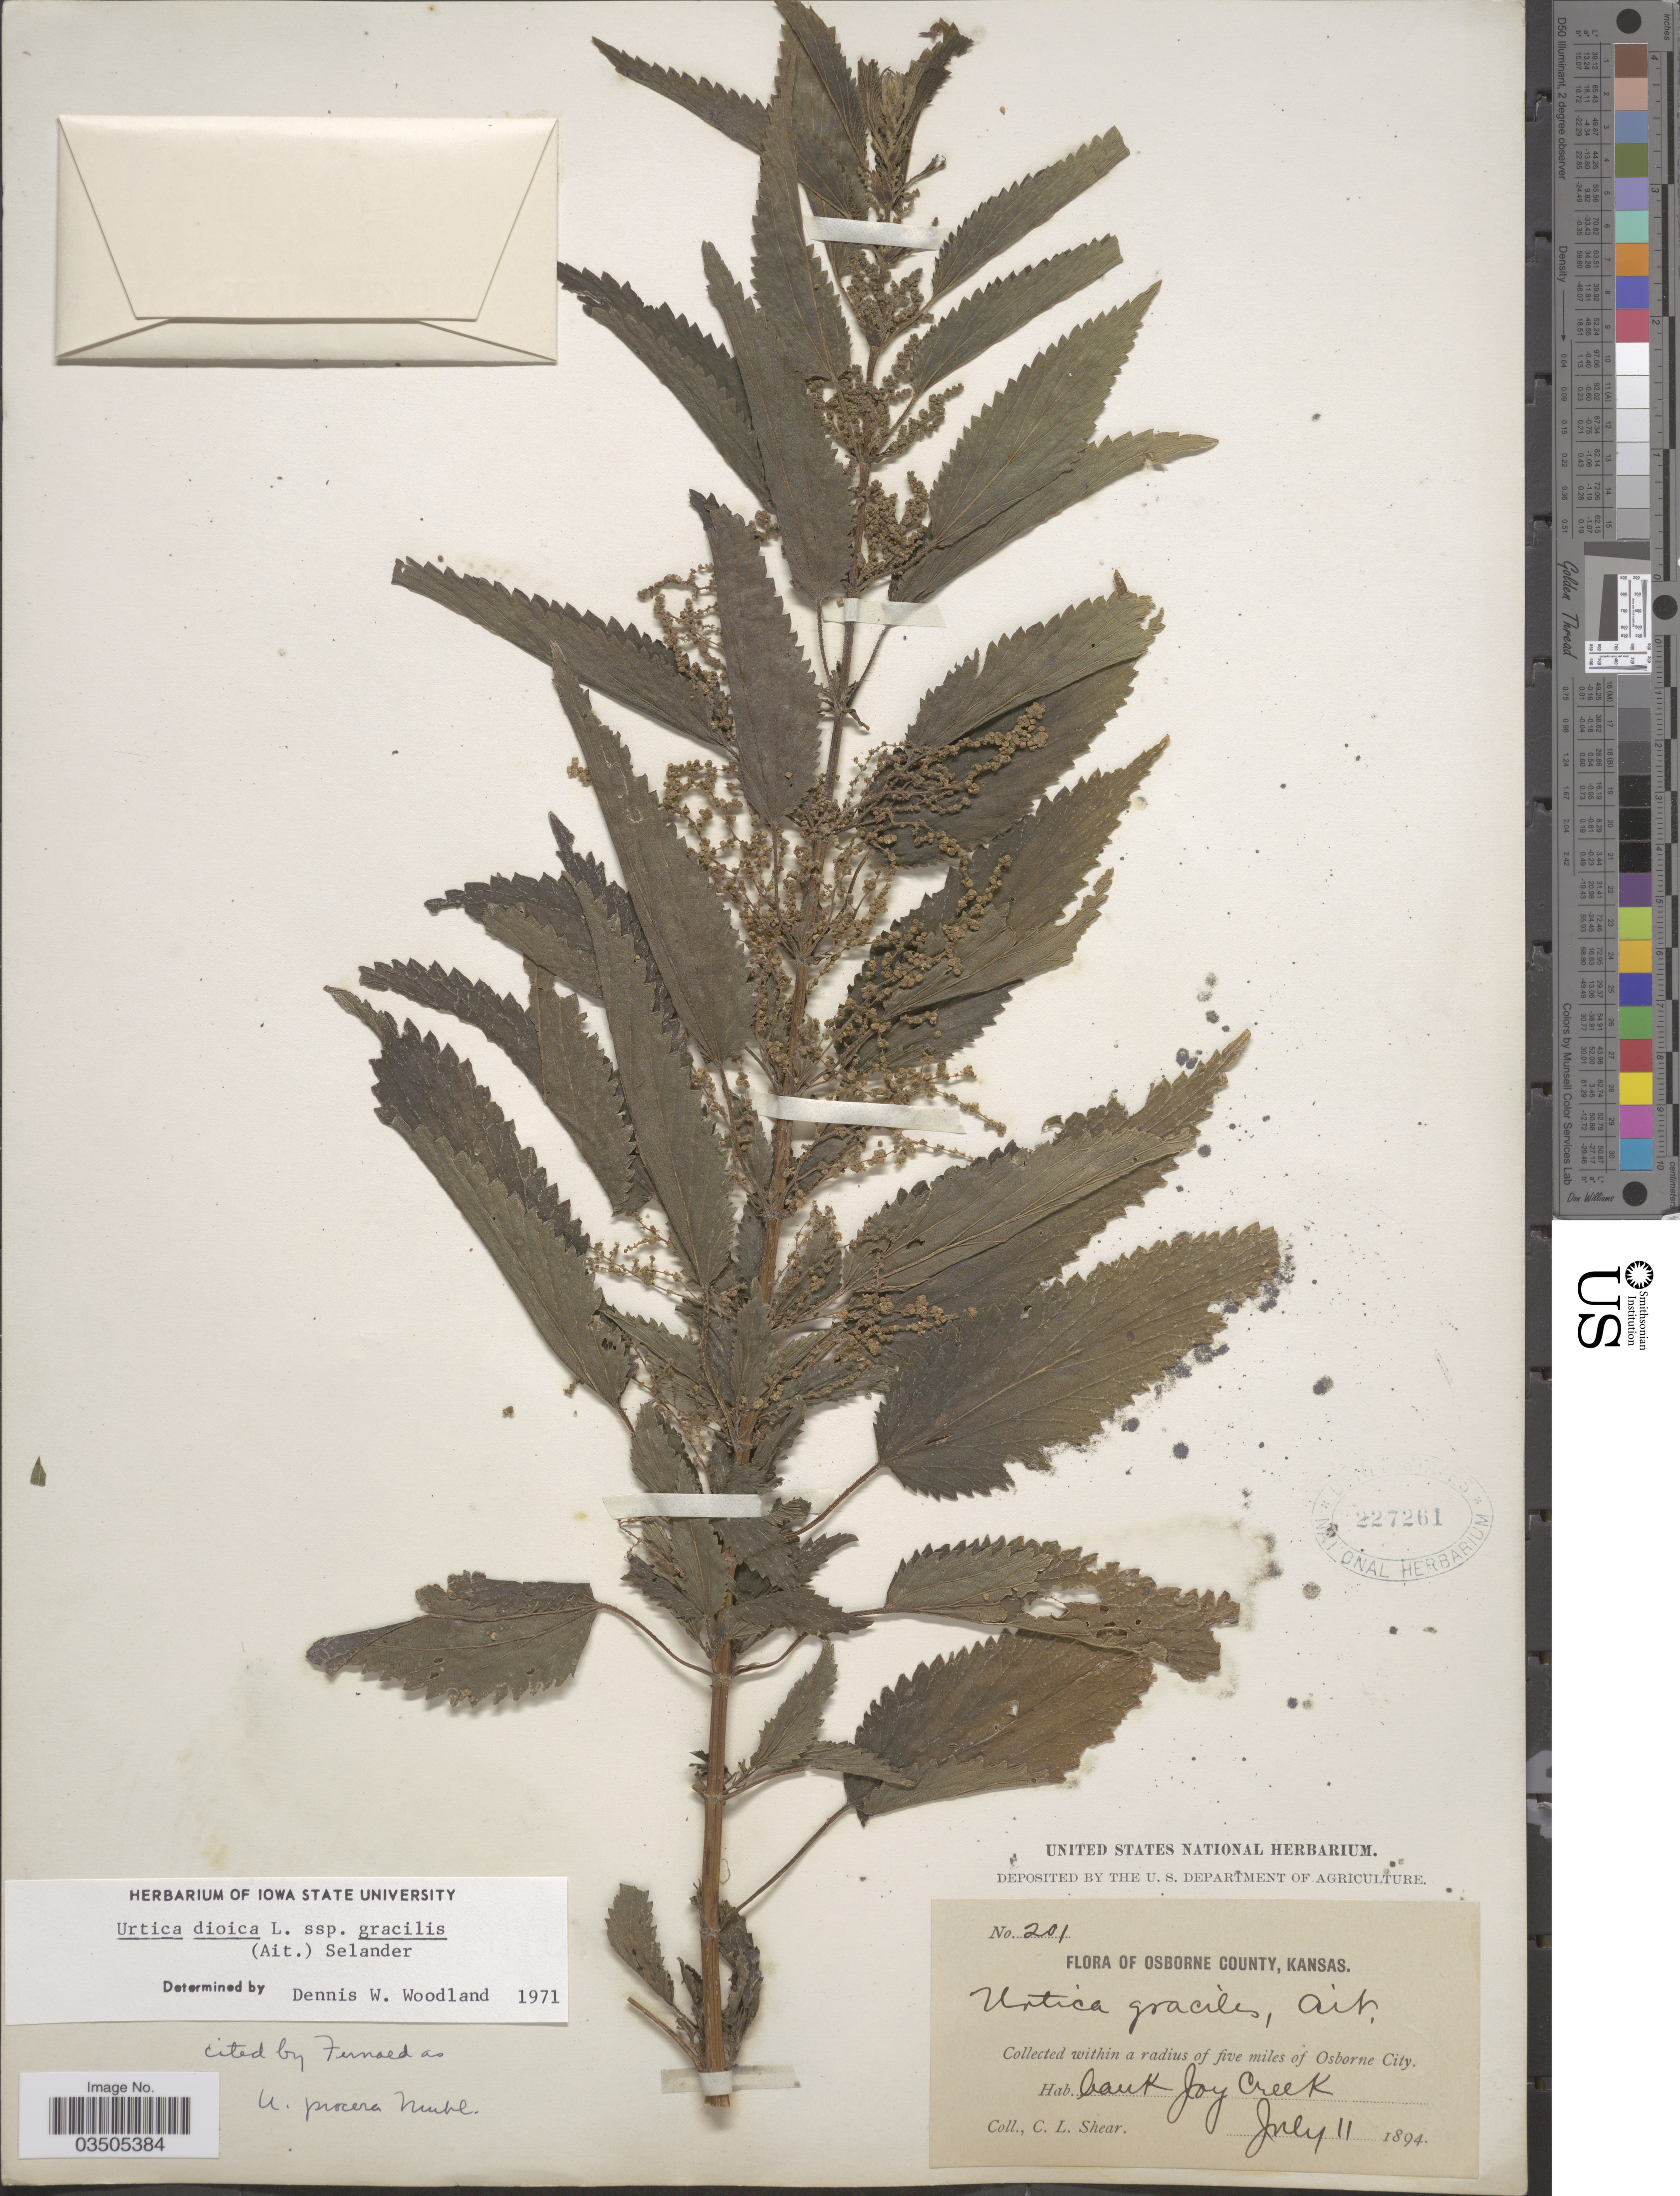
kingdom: Plantae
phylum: Tracheophyta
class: Magnoliopsida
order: Rosales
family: Urticaceae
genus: Urtica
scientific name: Urtica dioica subsp. gracilis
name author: L.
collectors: C. L. Shear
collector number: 201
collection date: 1894-07-11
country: United States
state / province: Kansas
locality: Osborne County. Within a radius of five miles of Osborne City. Bank Joy Creek.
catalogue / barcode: US 227261